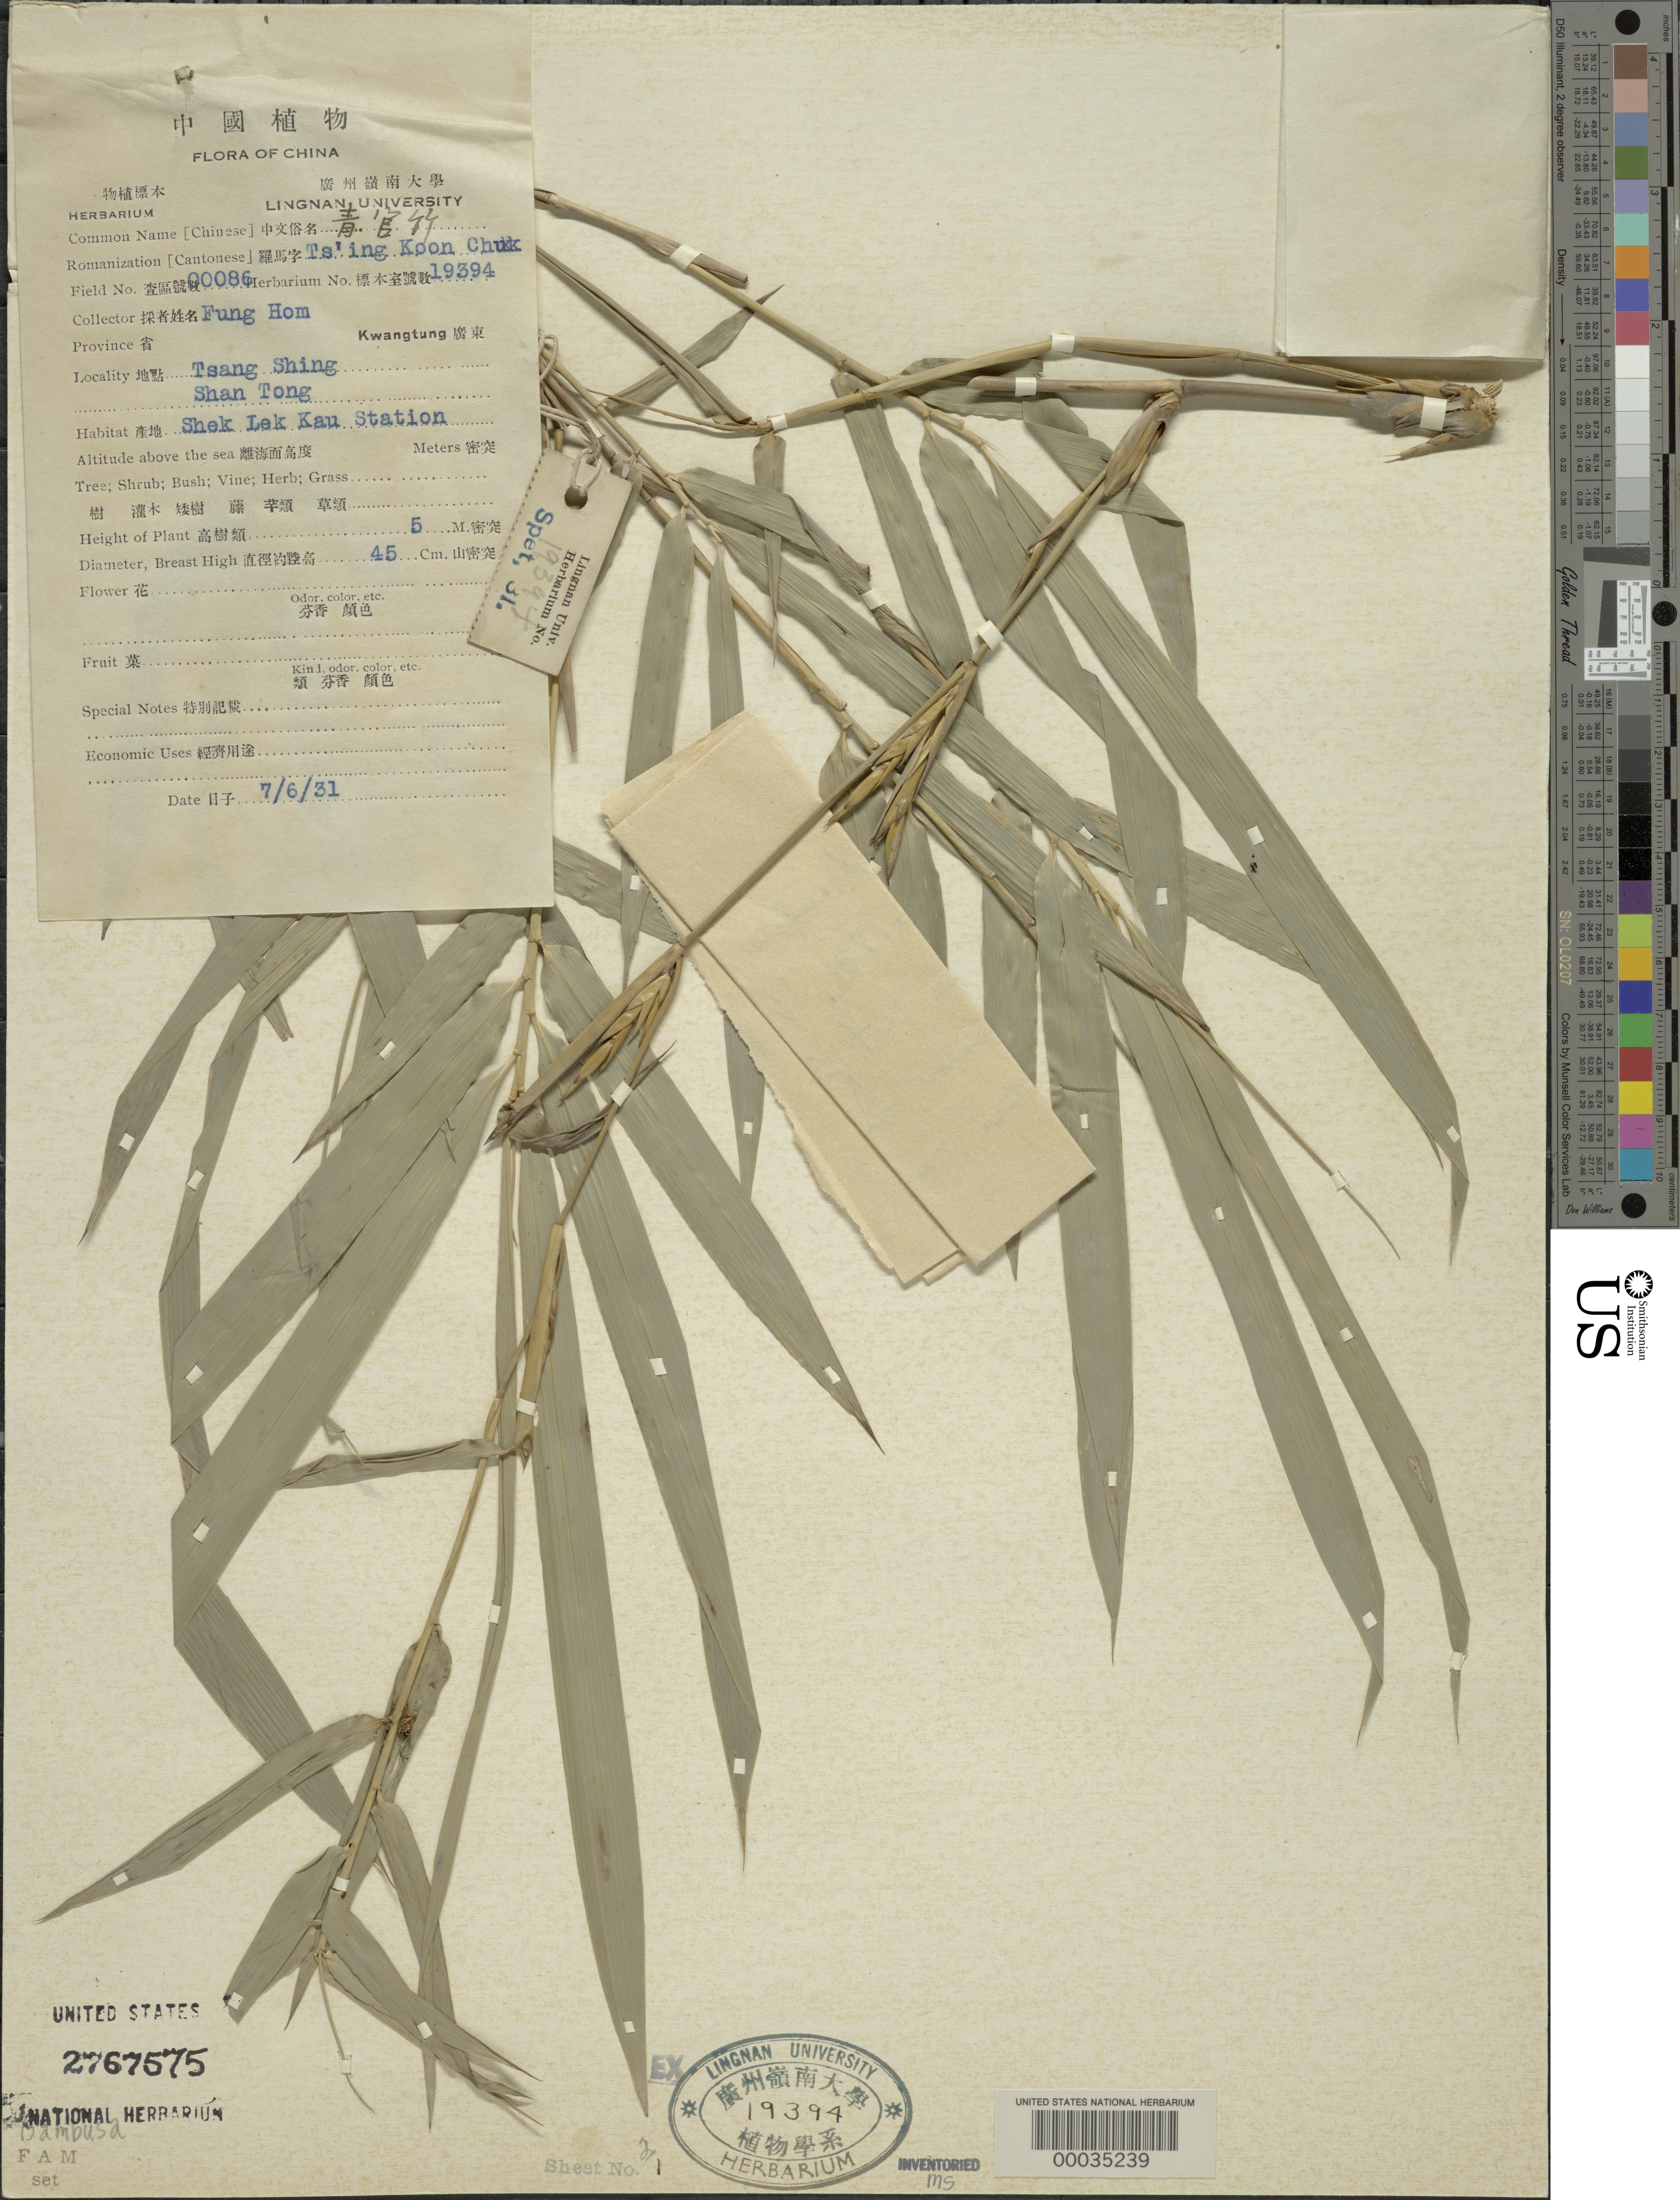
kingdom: Plantae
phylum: Tracheophyta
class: Liliopsida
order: Poales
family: Poaceae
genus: Bambusa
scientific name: Bambusa sp.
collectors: H. L. Fung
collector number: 86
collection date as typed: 06 Jul 1931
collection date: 1931-07-06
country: China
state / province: Guangdong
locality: Tsang shing, shan tong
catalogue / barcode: US 2767575